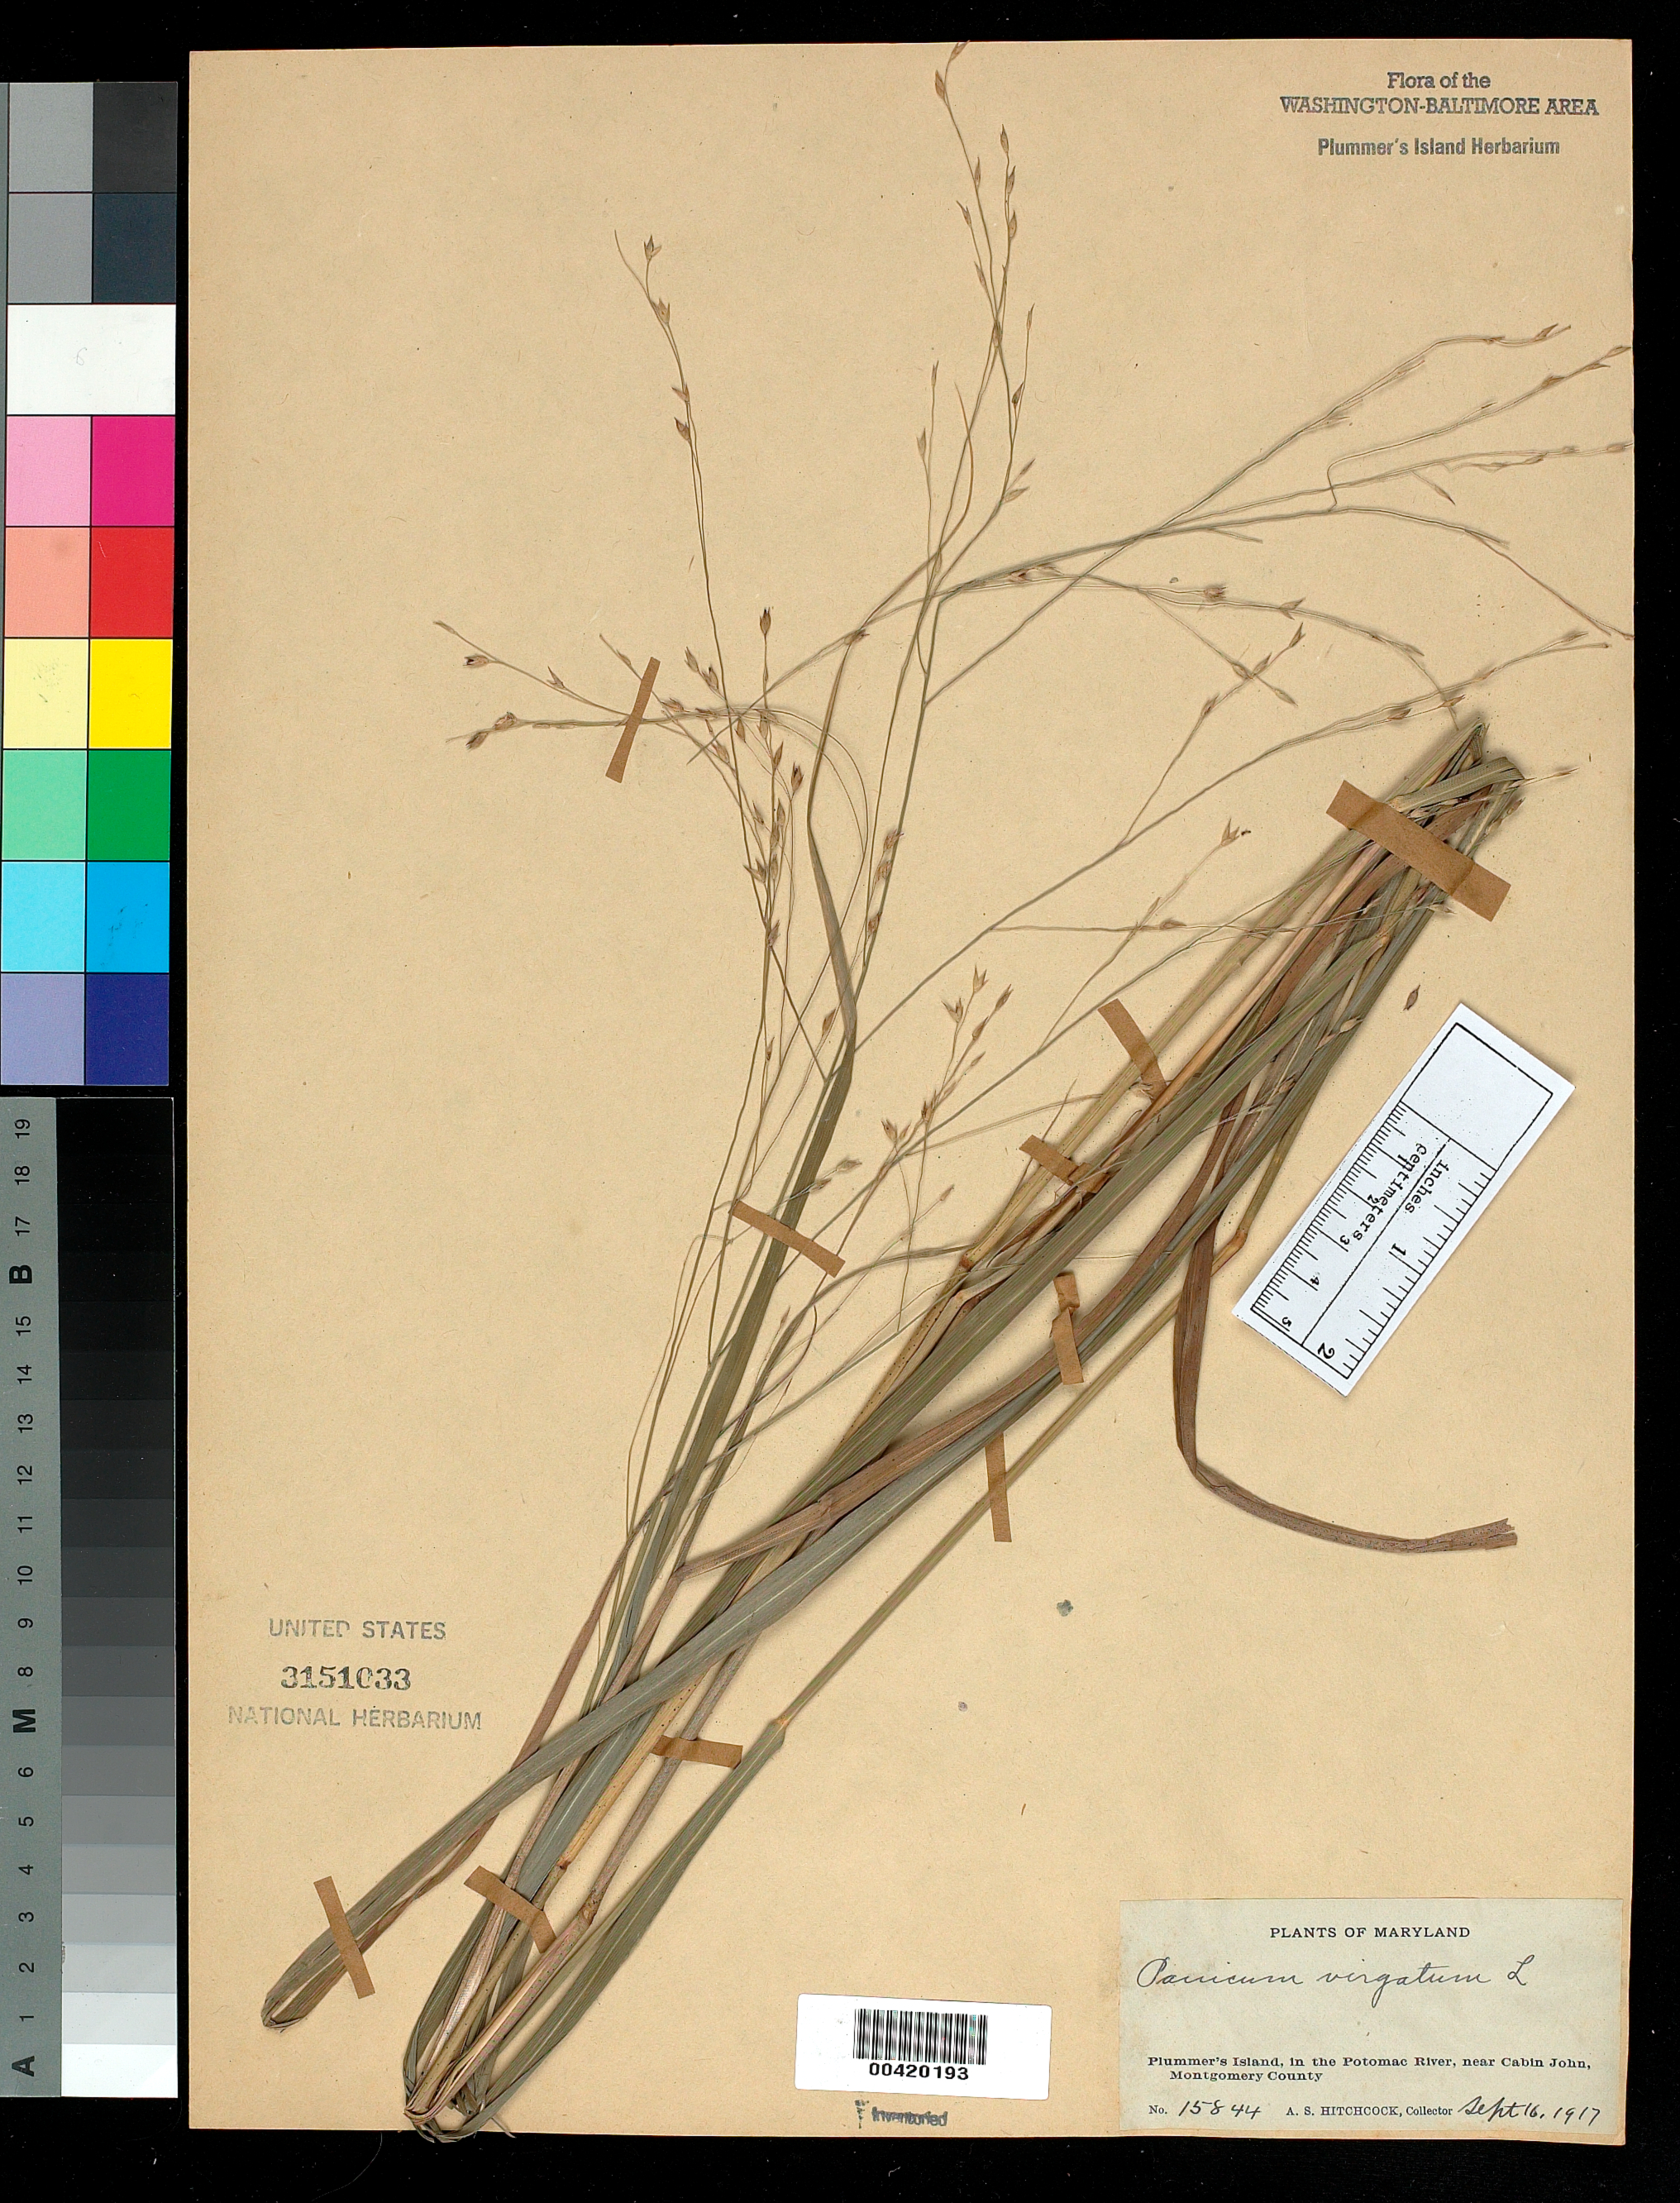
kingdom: Plantae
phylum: Tracheophyta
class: Liliopsida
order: Poales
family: Poaceae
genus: Panicum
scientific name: Panicum virgatum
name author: L.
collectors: A. S. Hitchcock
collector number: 15844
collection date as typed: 16 Sep 1917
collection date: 1917-09-16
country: United States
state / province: Maryland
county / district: Montgomery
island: Plummers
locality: Plummer's Island C. & O. Canal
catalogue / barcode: US 3151033